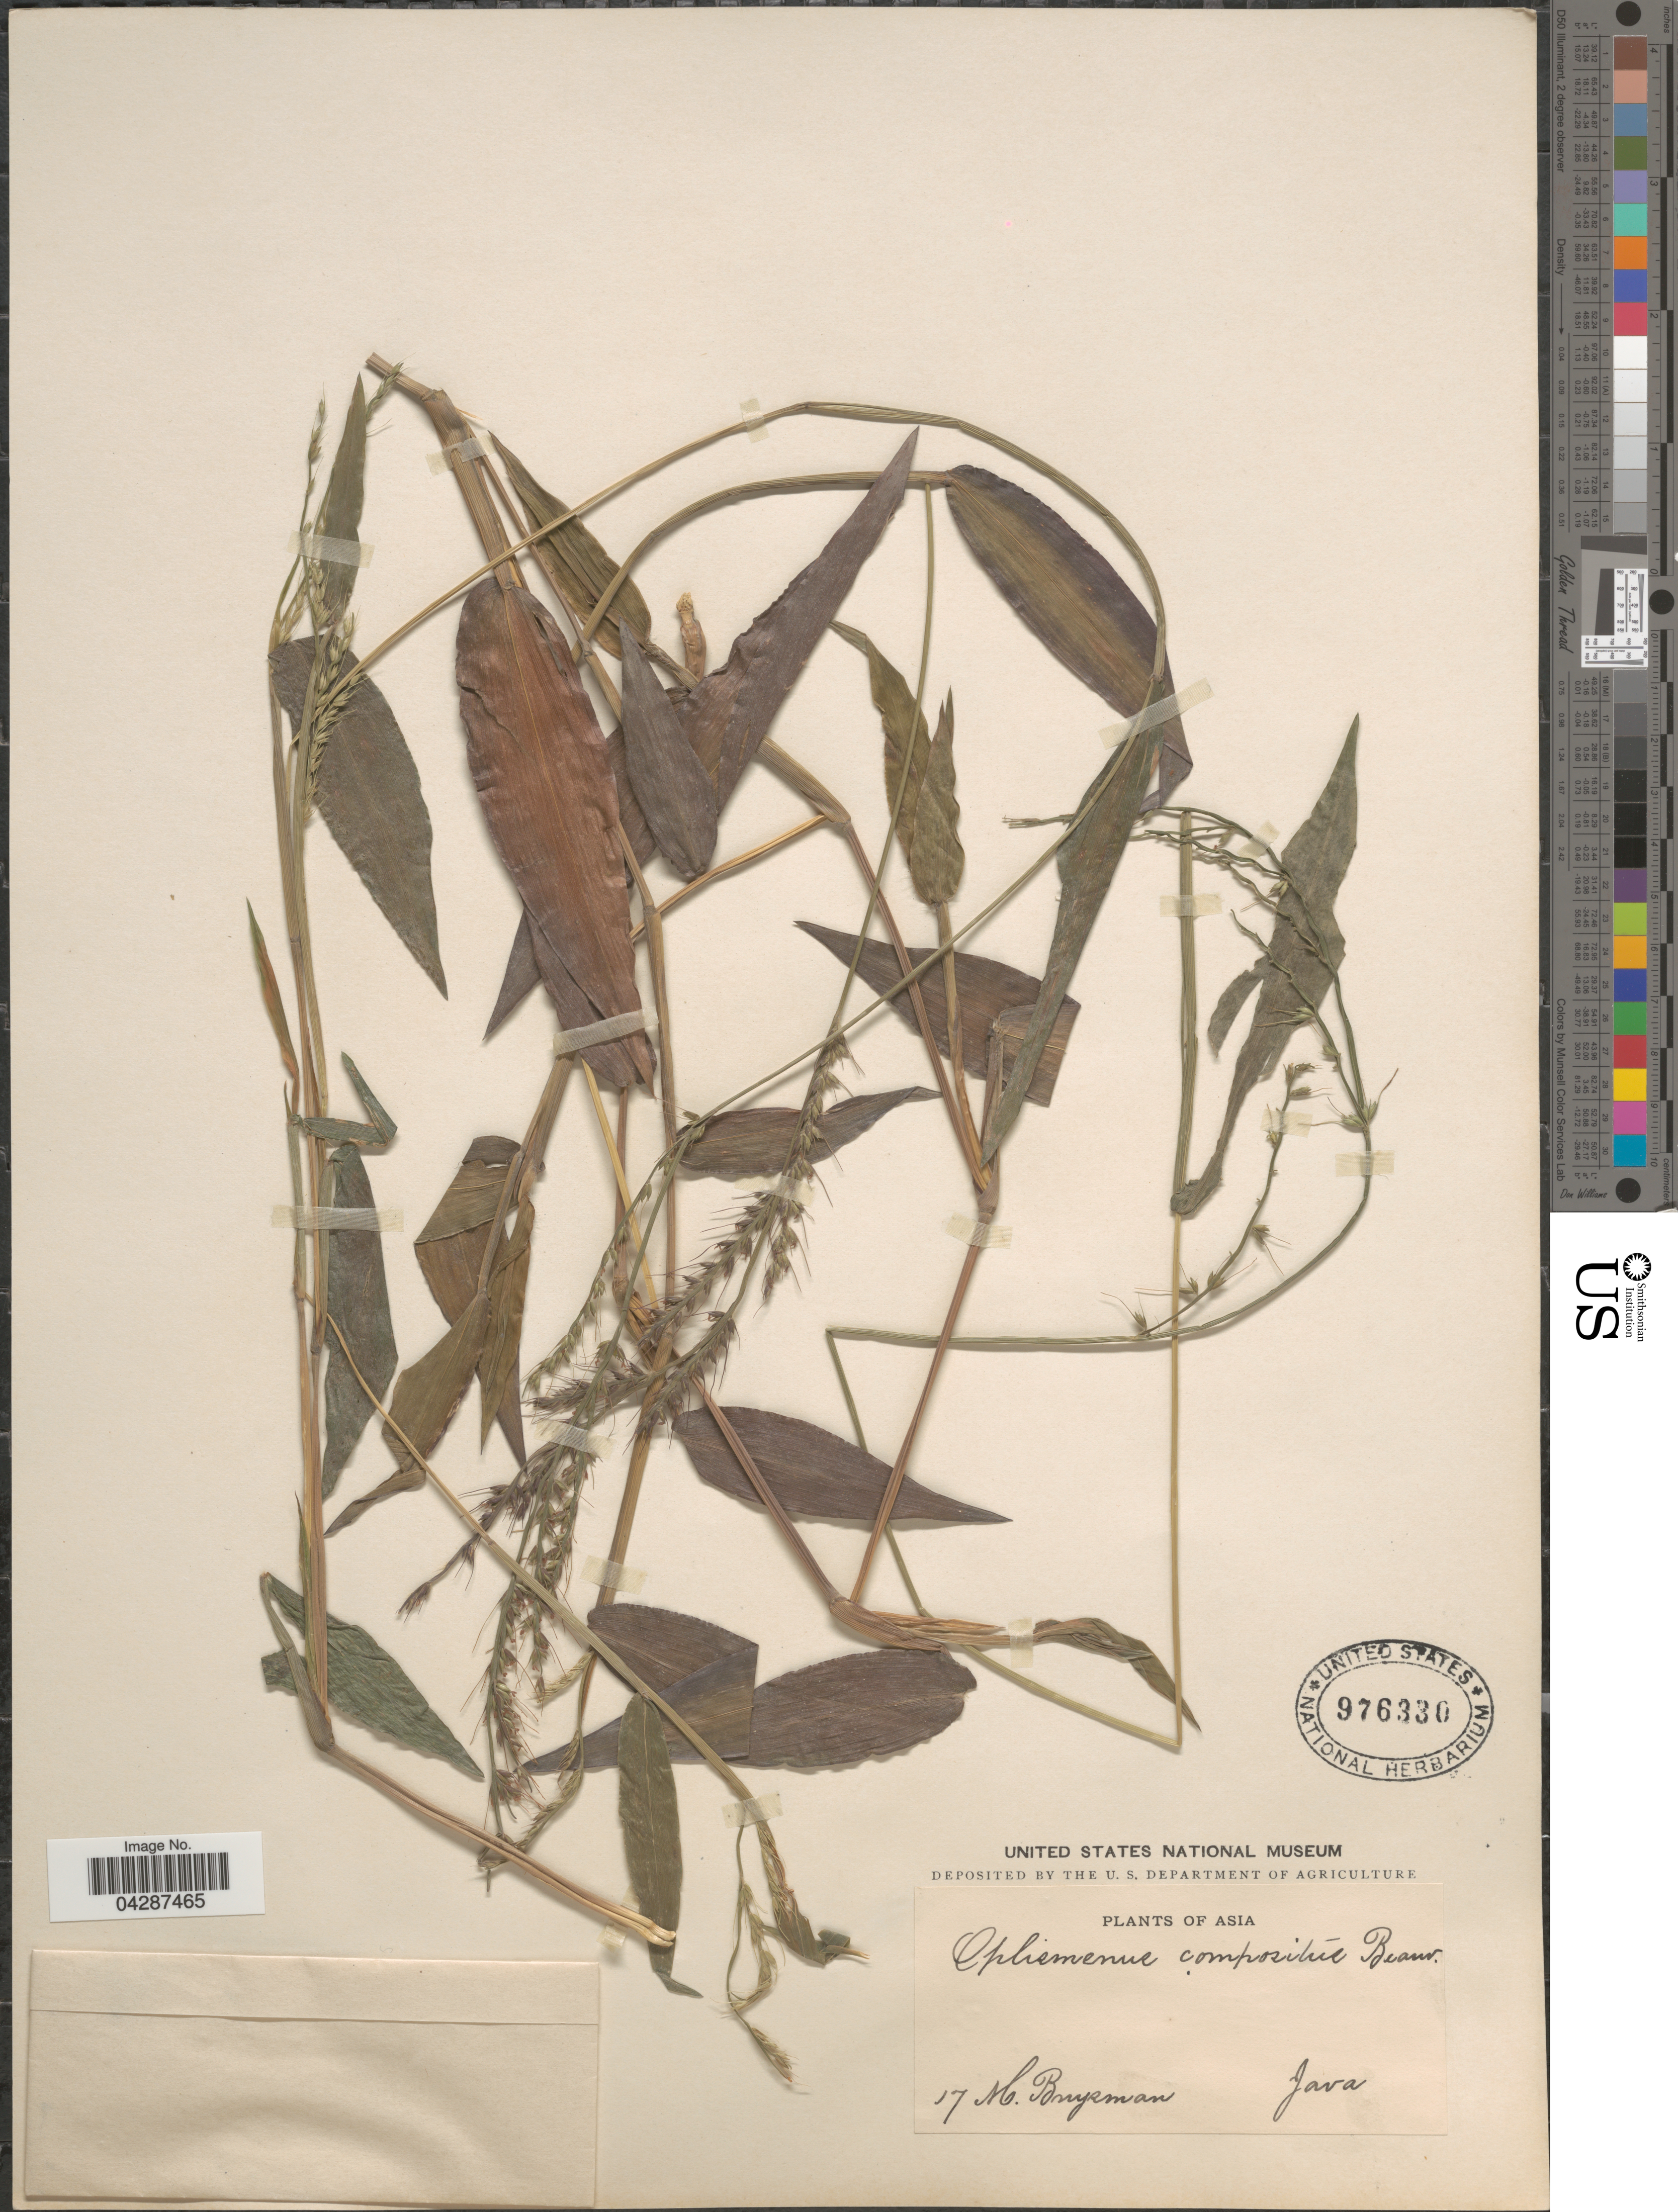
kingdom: Plantae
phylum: Tracheophyta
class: Liliopsida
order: Poales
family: Poaceae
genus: Oplismenus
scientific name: Oplismenus compositus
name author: (L.) P. Beauv.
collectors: M. Buysman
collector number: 17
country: Indonesia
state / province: Java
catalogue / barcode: US 976330